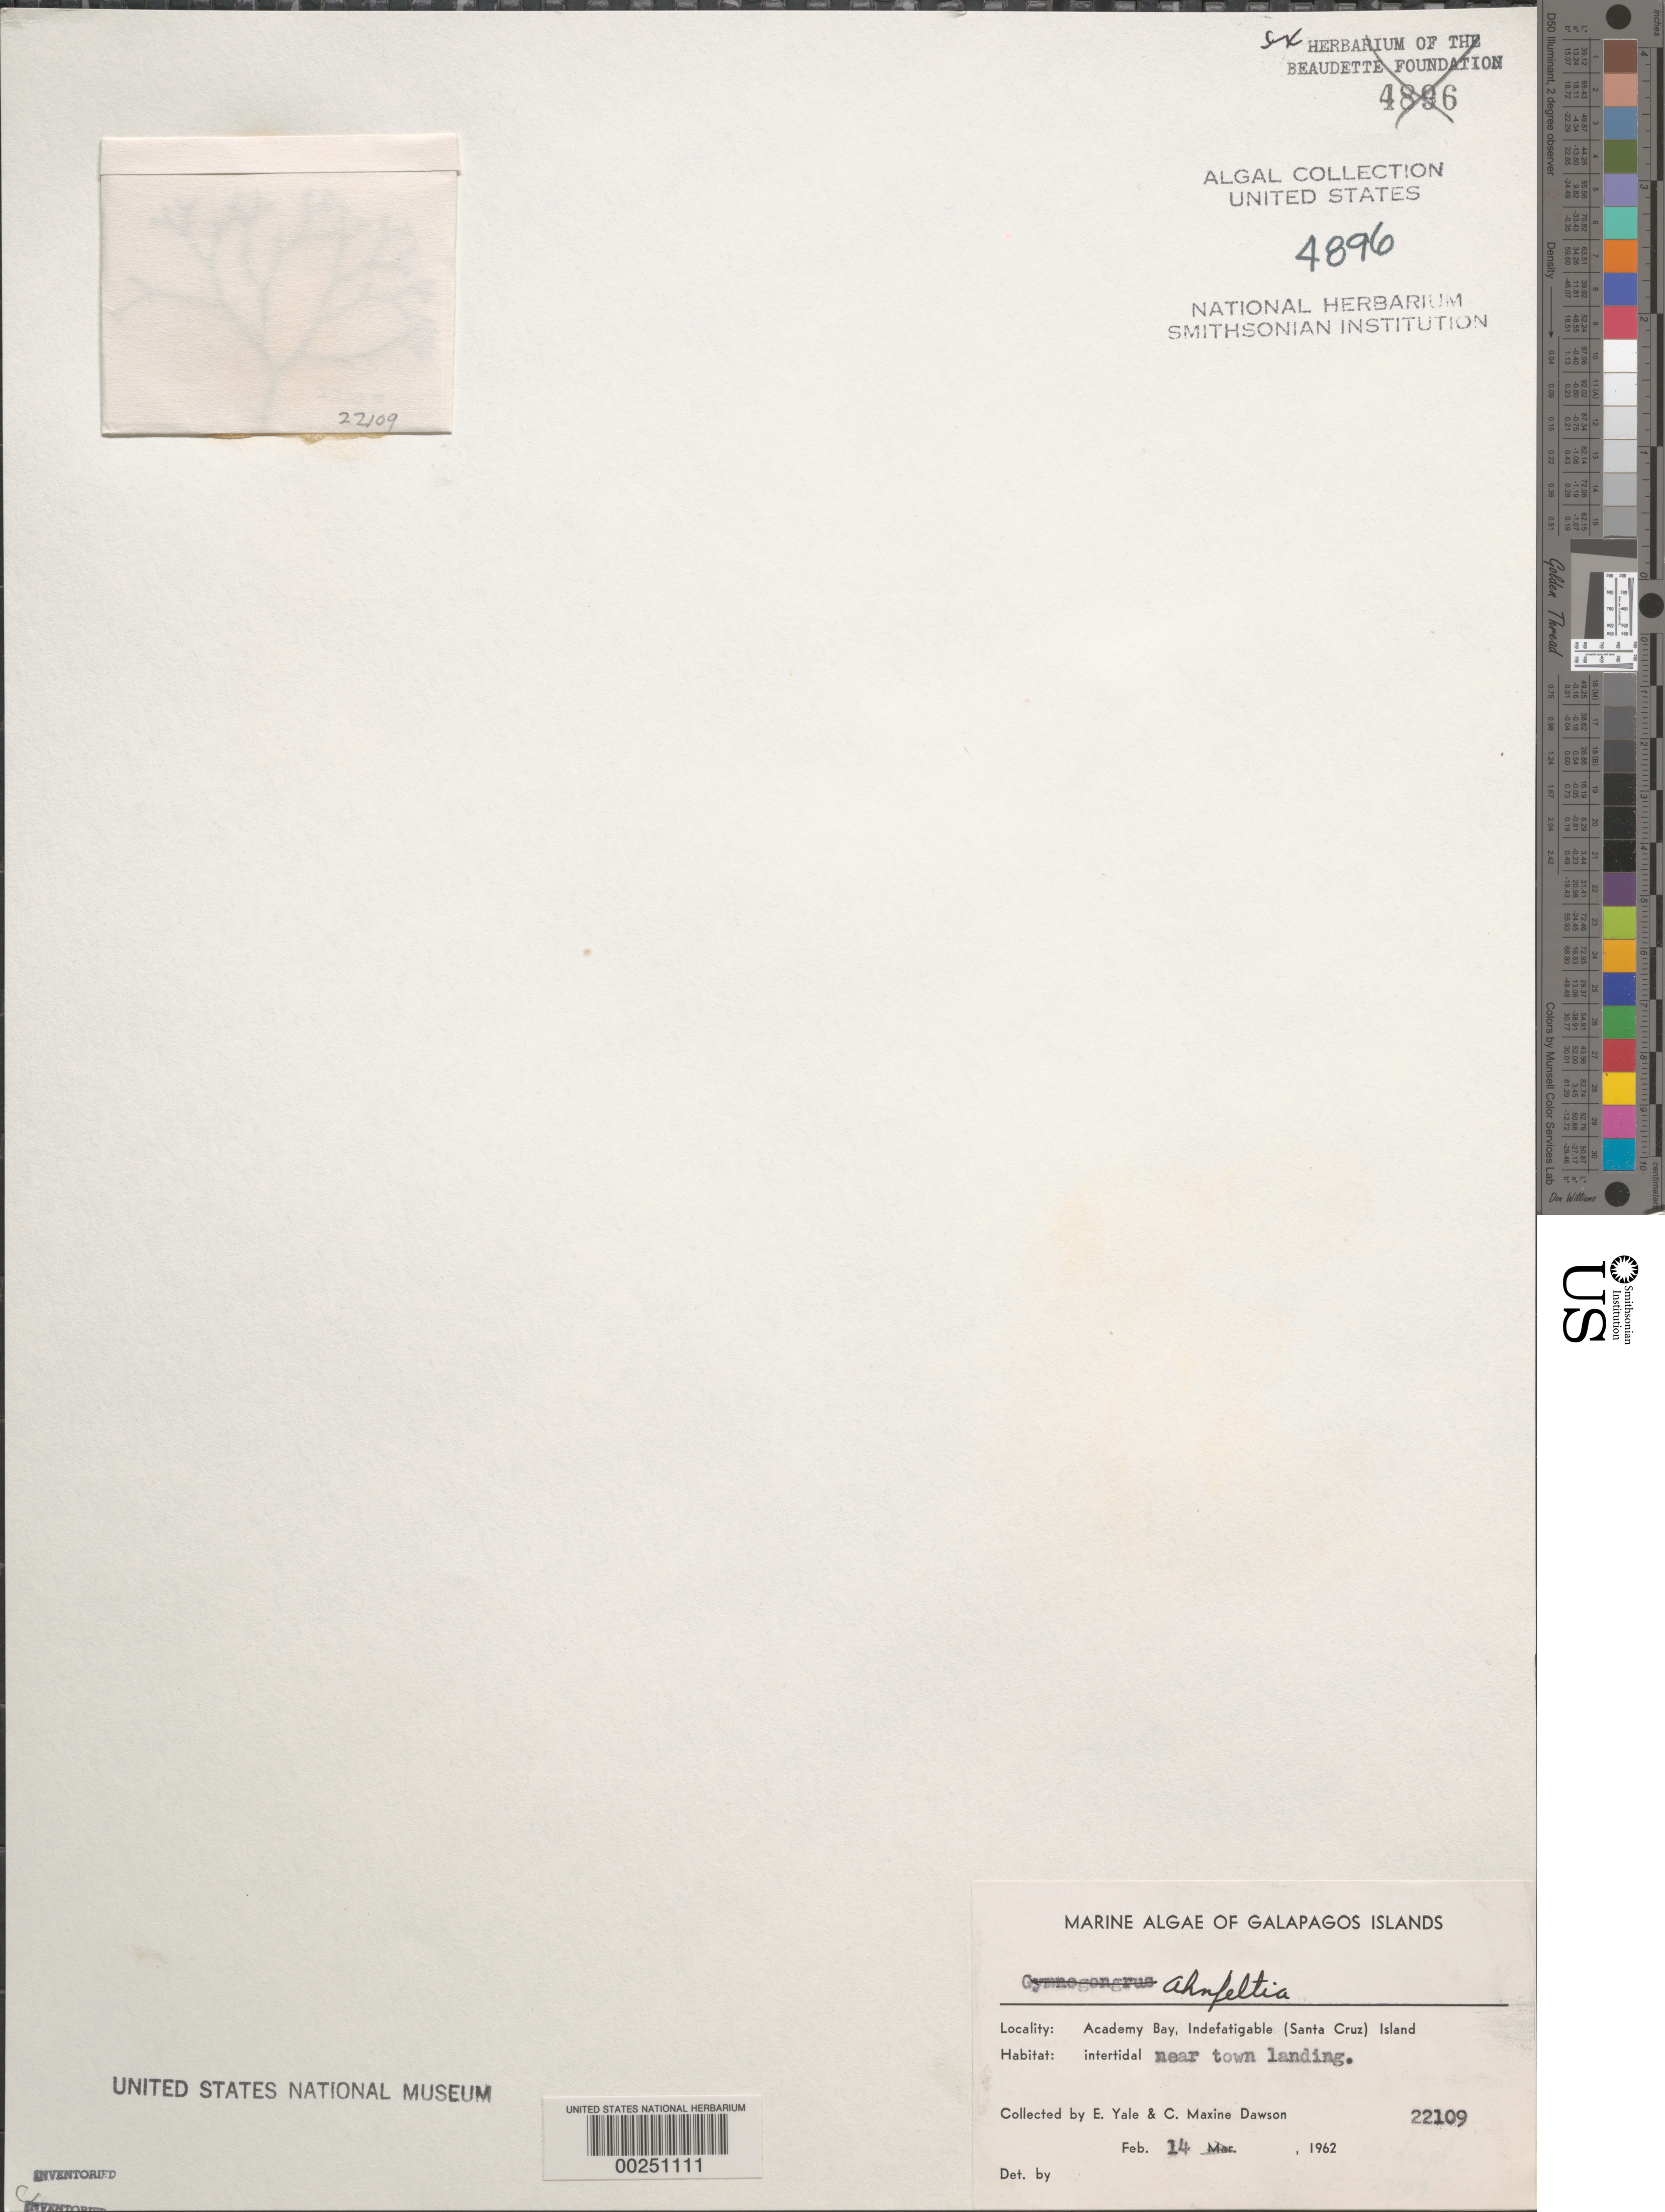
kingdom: Plantae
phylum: Rhodophyta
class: Florideophyceae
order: Ahnfeltiales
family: Ahnfeltiaceae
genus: Ahnfeltia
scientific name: Ahnfeltia sp.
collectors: E. Y. Dawson & C. M. Dawson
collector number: EYD 22109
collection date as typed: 14 Feb 1962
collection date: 1962-02-14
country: Ecuador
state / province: Colón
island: Santa Cruz [Indefatigable, Chaves]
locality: Academy Bay near town landing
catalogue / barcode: US 4896